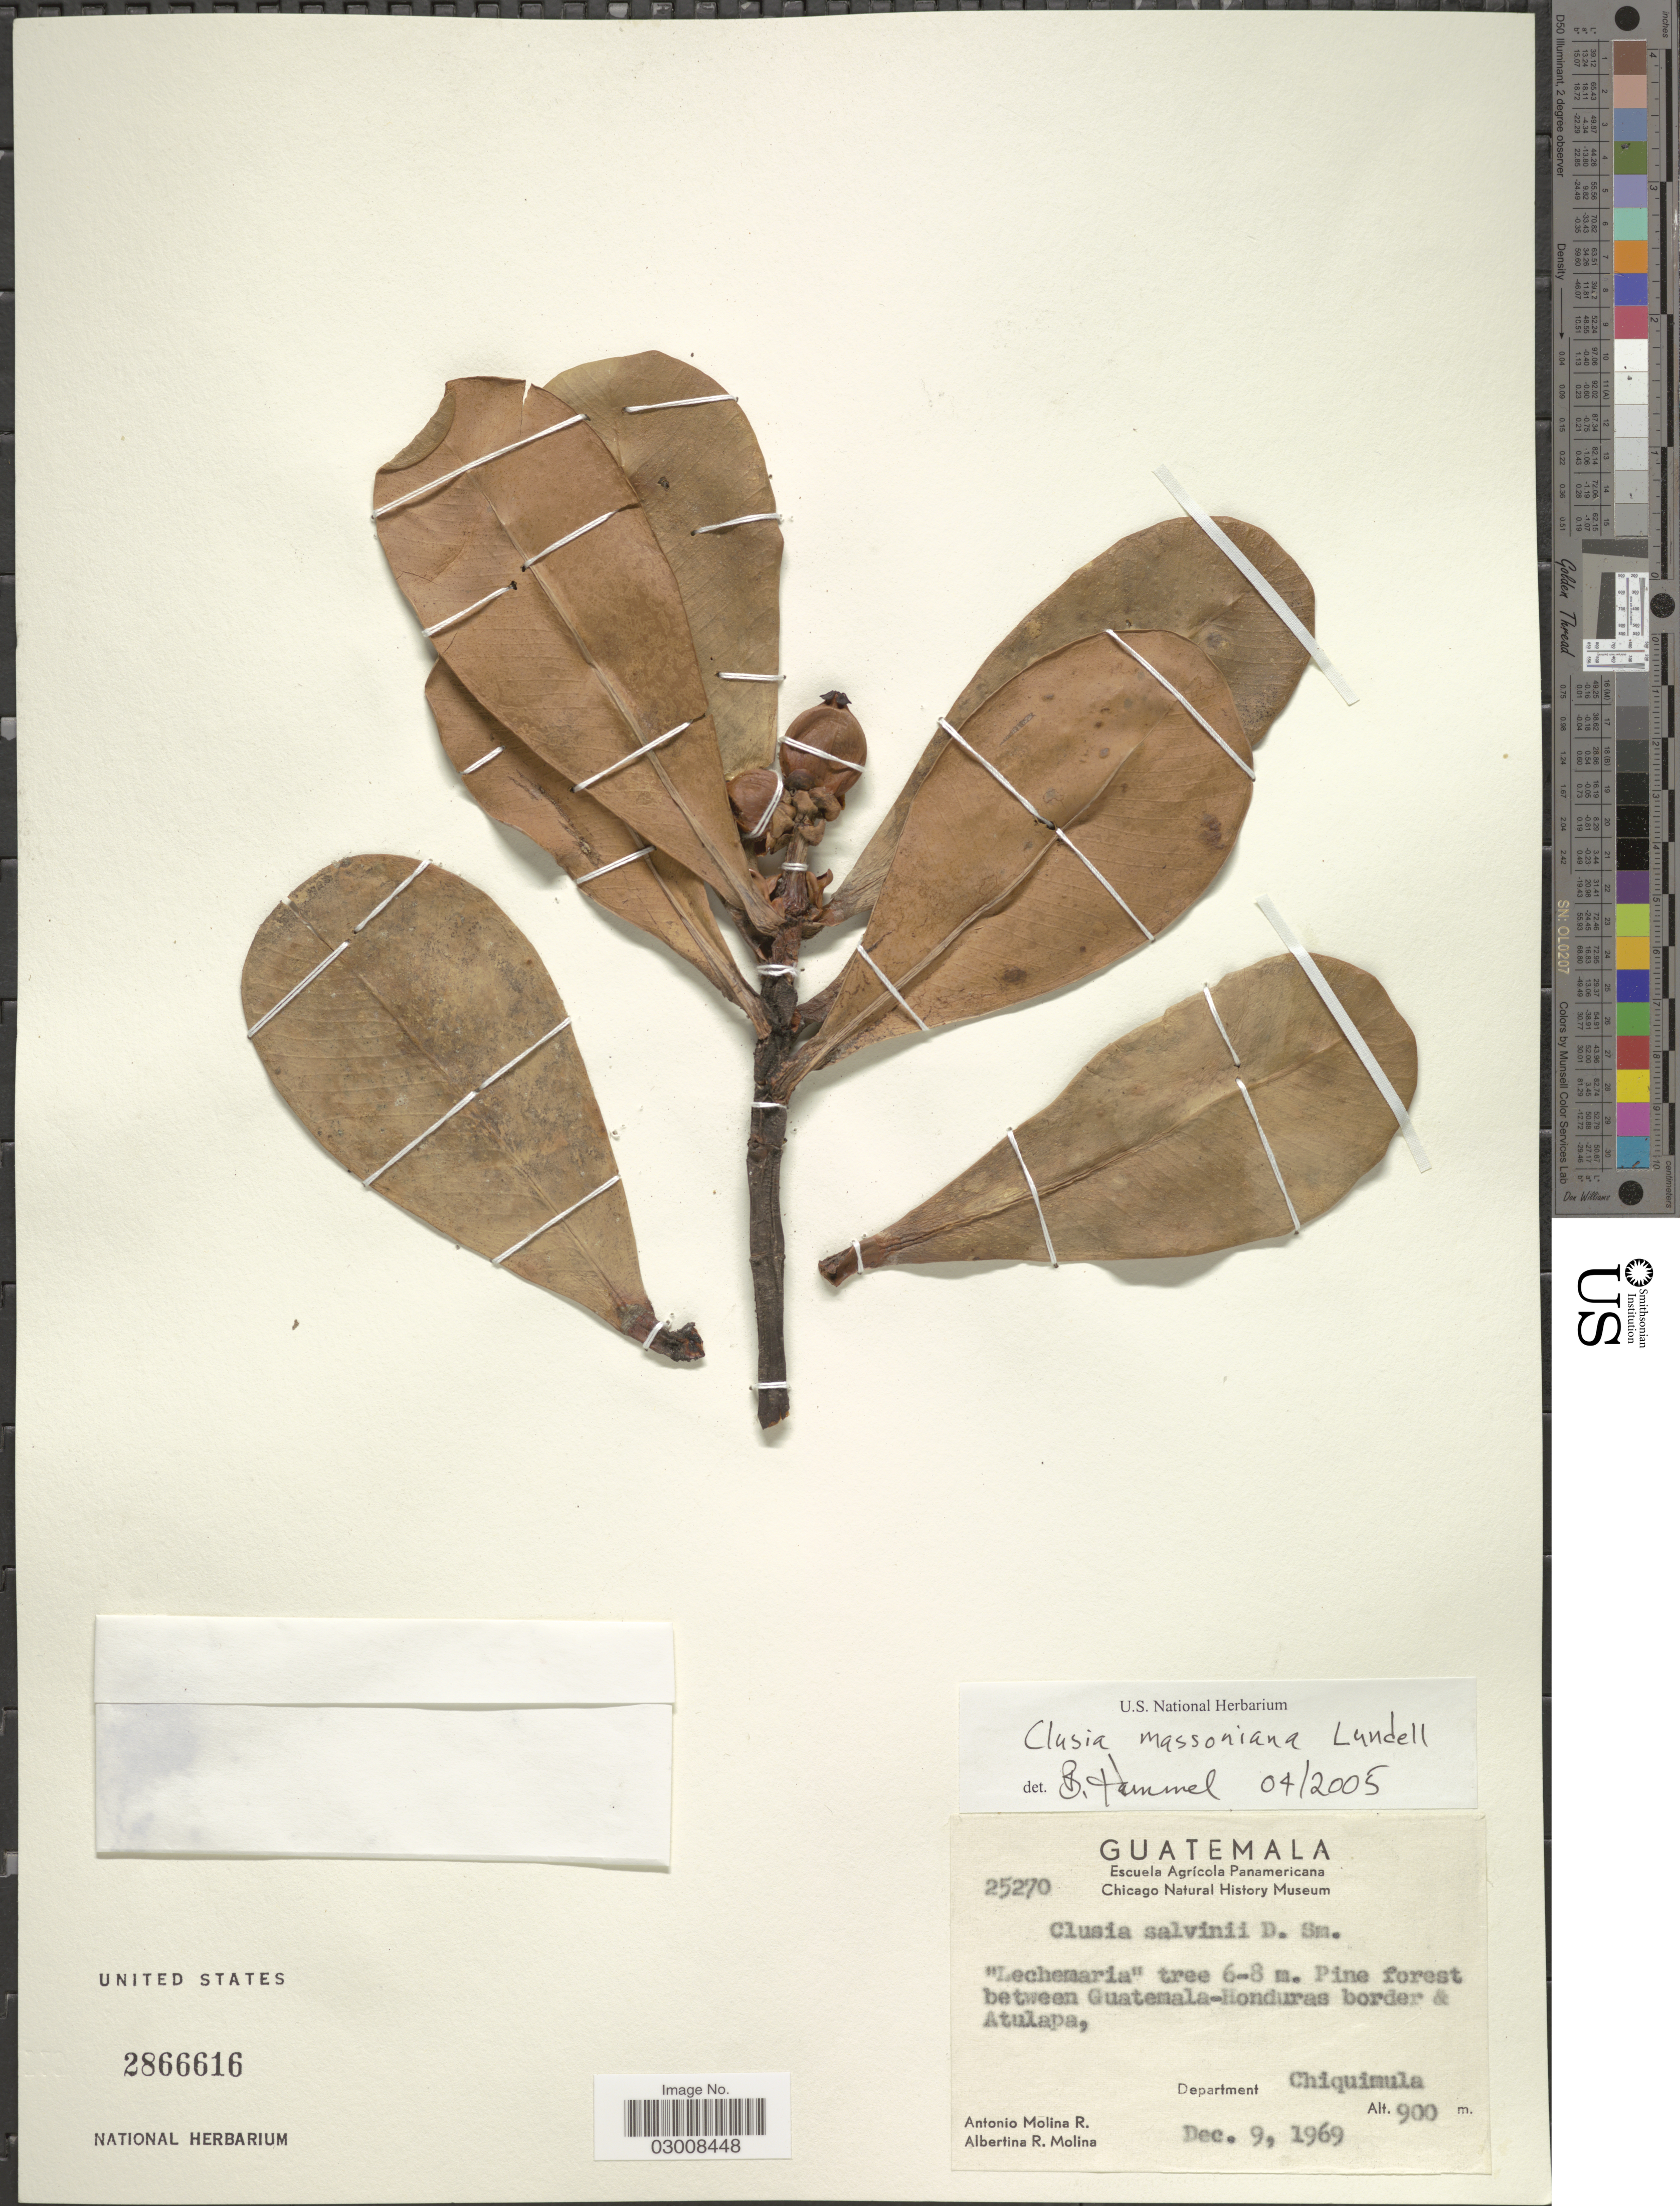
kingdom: Plantae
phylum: Tracheophyta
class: Magnoliopsida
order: Malpighiales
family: Clusiaceae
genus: Clusia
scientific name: Clusia massoniana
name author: Lundell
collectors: A. Molina R. & A. R. Molina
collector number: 25270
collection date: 1969-12-09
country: Guatemala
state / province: Chiquimula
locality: Pine forest between Guatemala-Honduras border & Atulapa, Department Chiquimula.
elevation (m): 900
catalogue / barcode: US 2866616